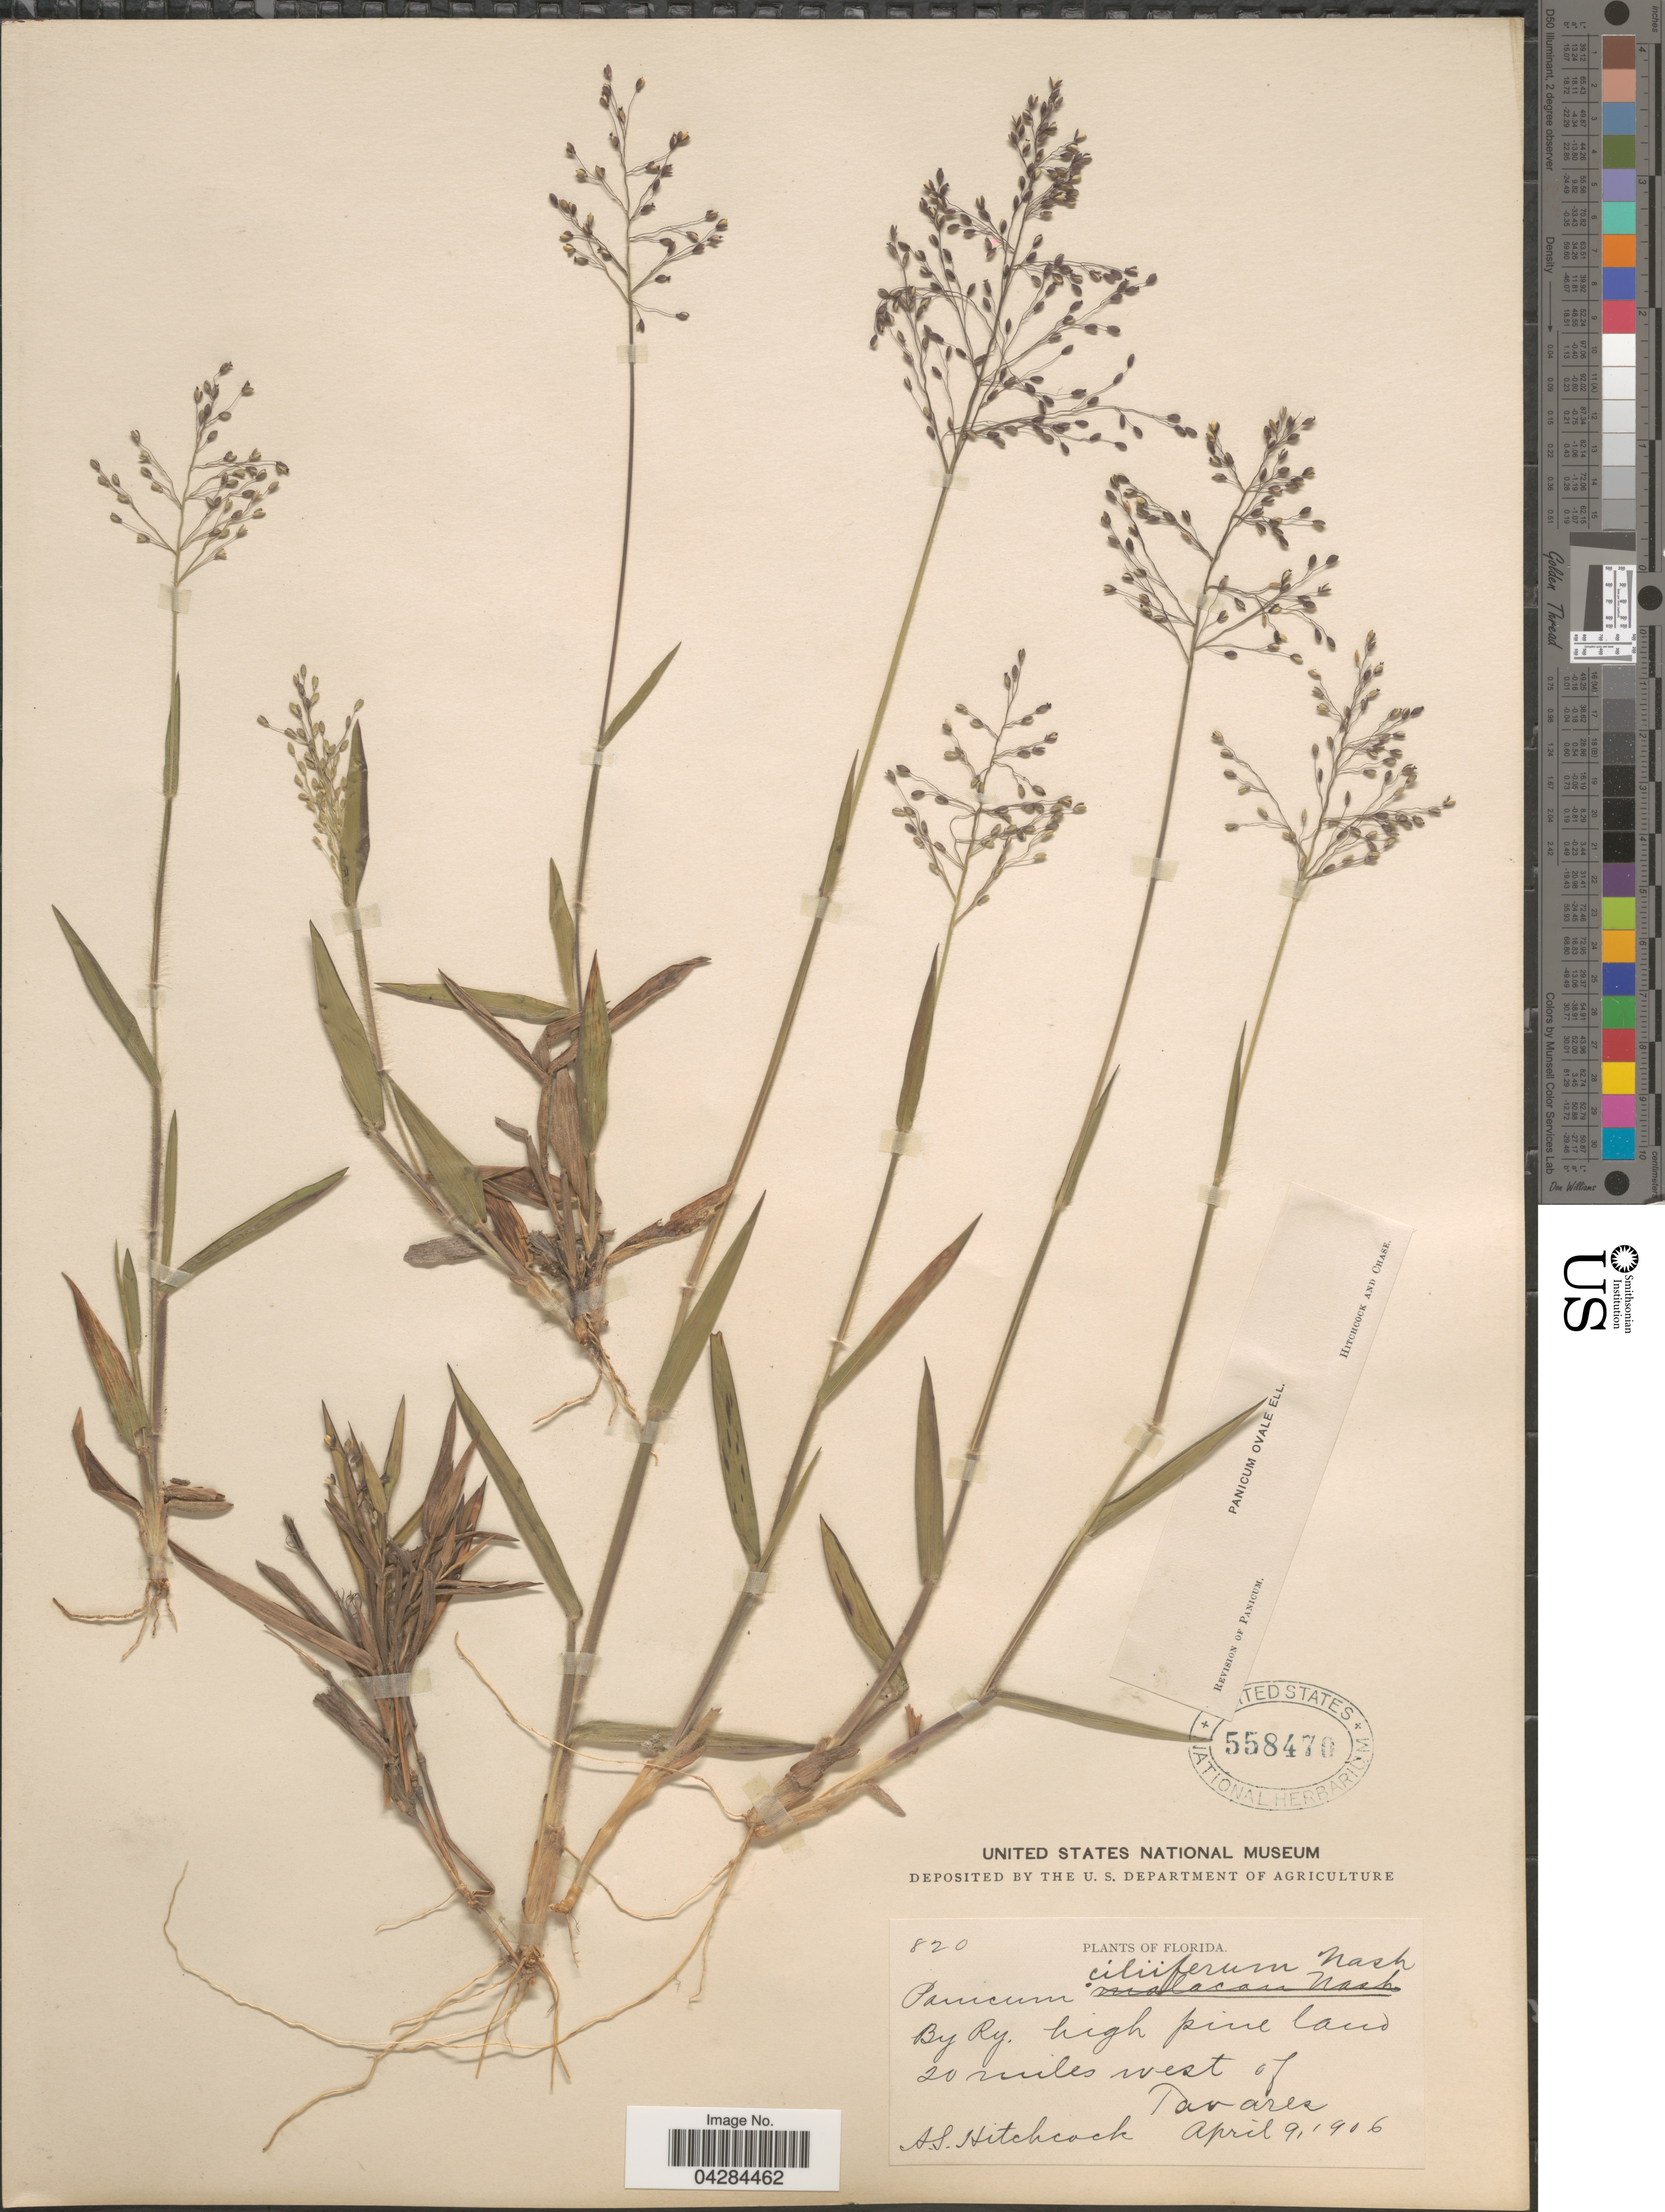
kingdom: Plantae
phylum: Tracheophyta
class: Liliopsida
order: Poales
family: Poaceae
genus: Dichanthelium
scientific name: Dichanthelium ovale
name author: (Elliott) Gould & C.A. Clark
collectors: A. S. Hitchcock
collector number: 820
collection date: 1906-04-09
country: United States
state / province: Florida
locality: By Ry. High pine land 20 miles west of Tavares.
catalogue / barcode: US 558470